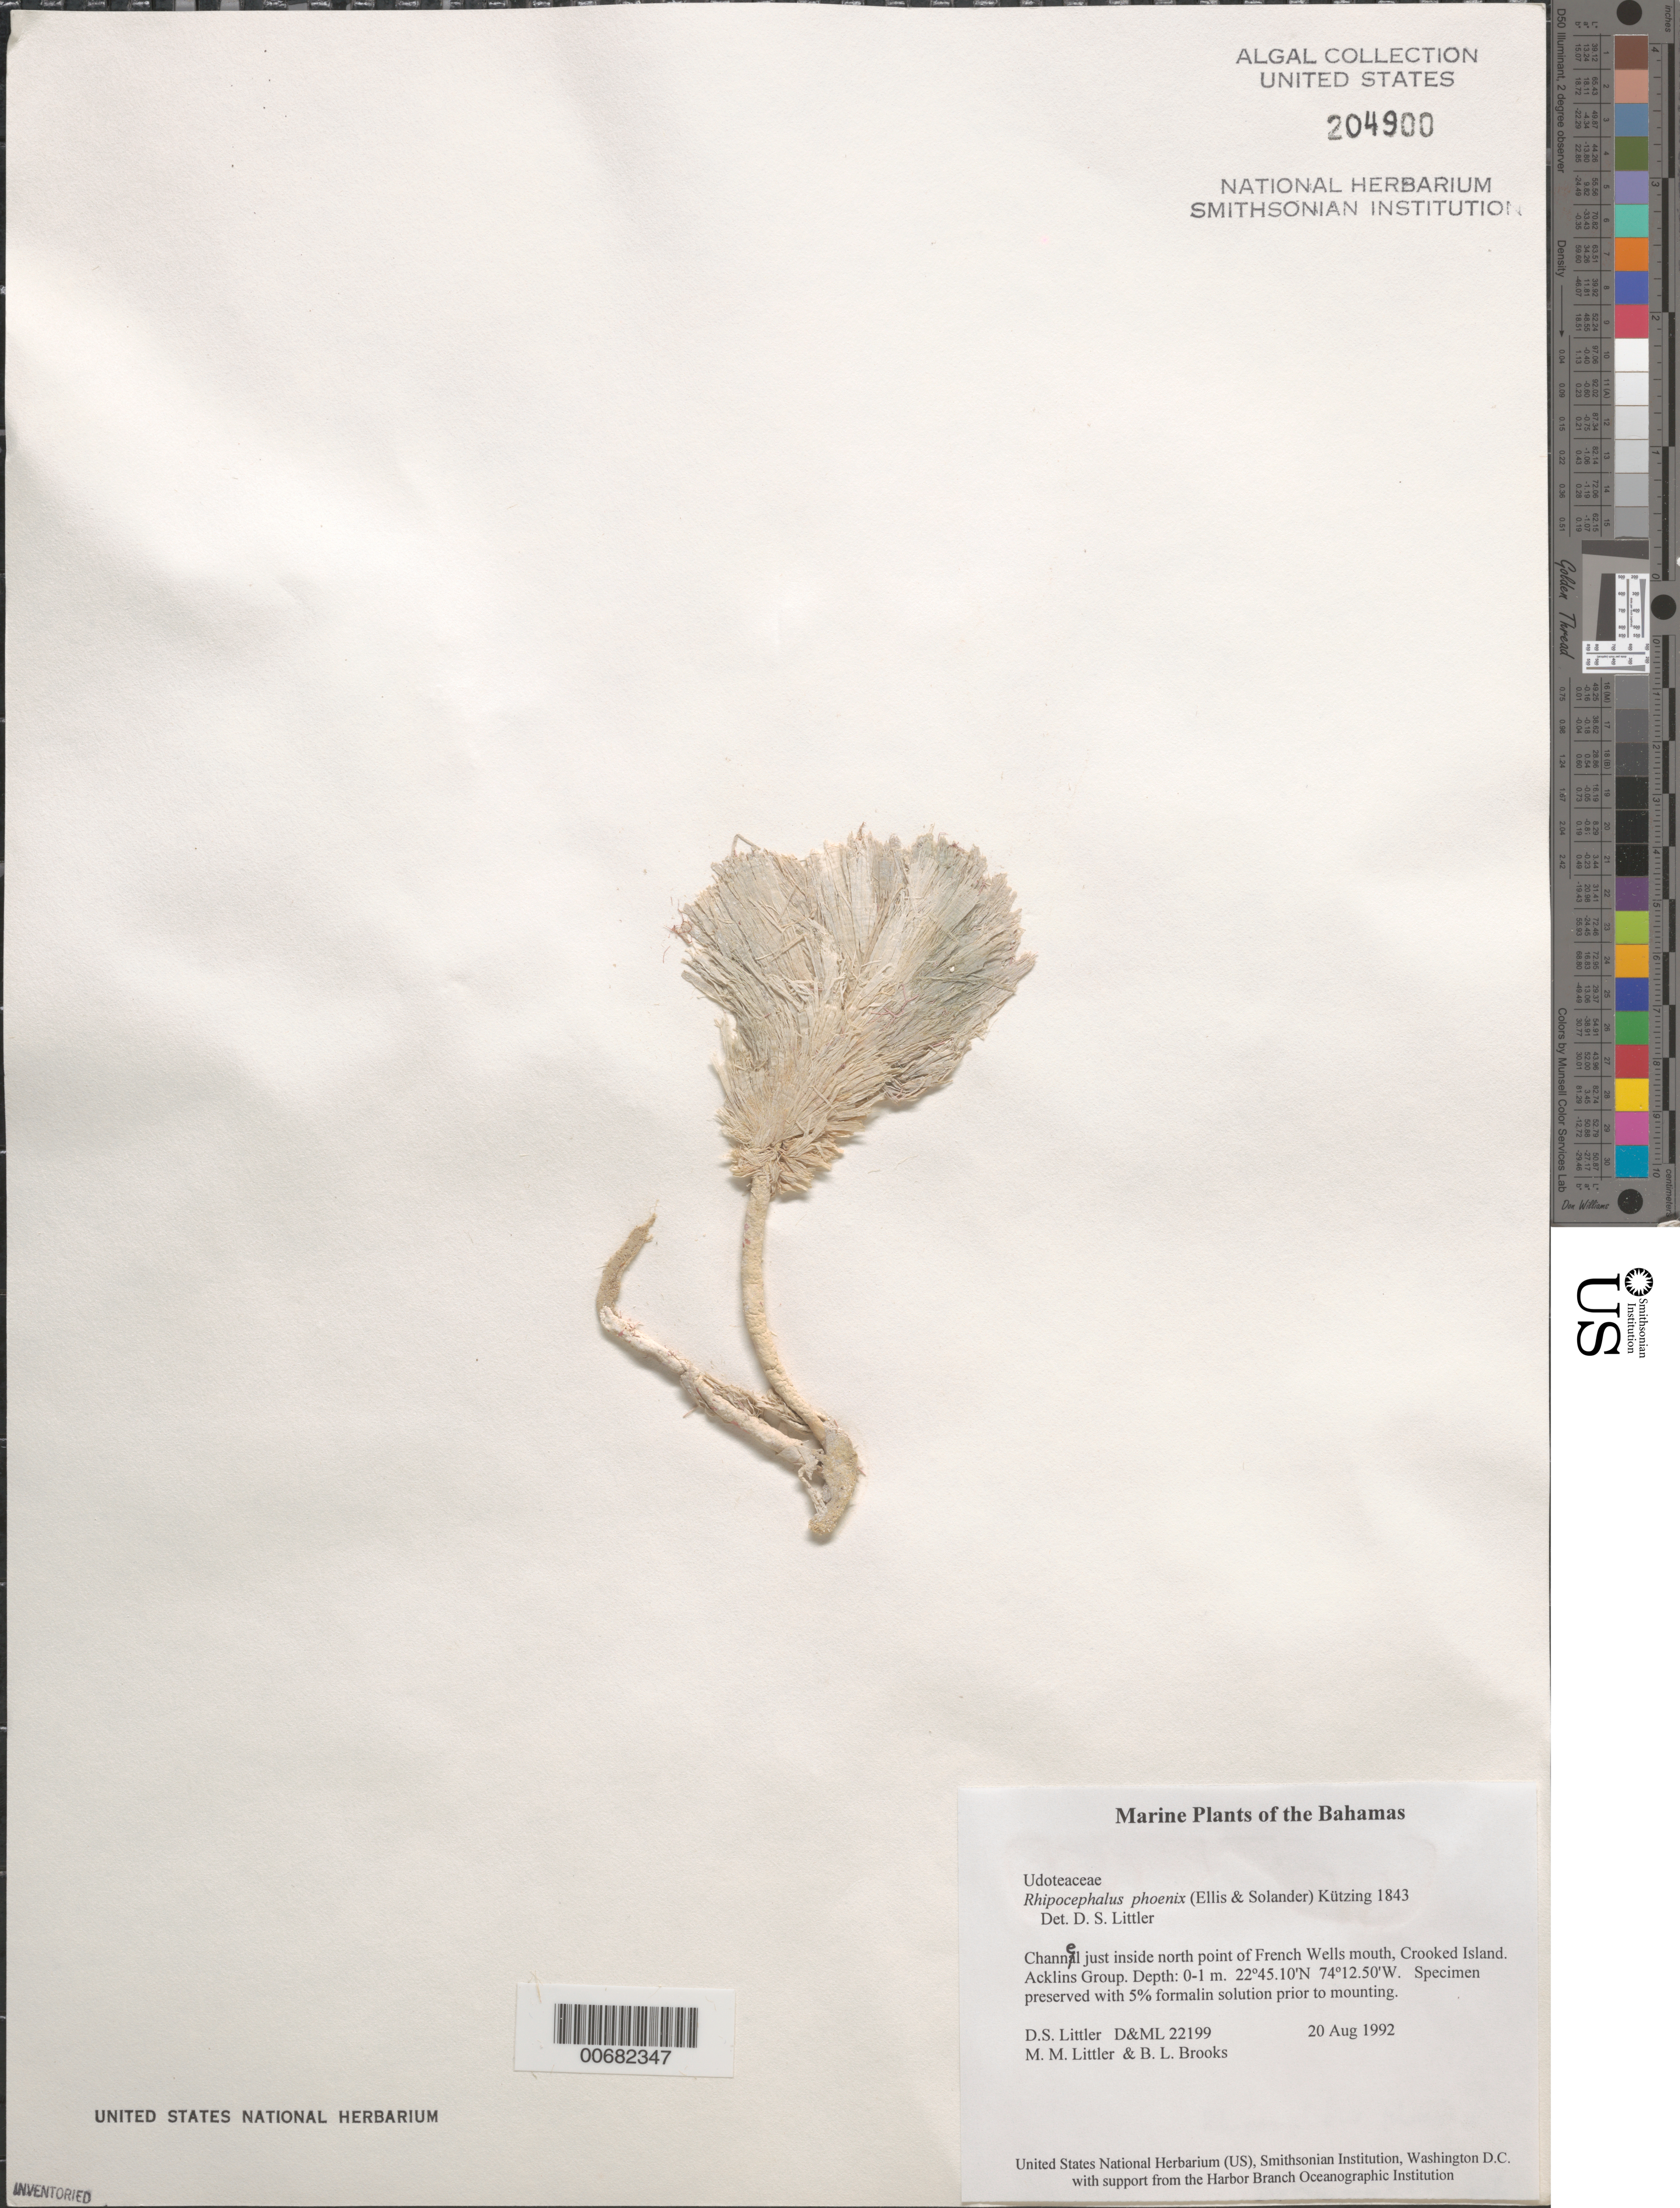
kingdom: Plantae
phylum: Chlorophyta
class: Ulvophyceae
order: Bryopsidales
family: Udoteaceae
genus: Rhipocephalus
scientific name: Rhipocephalus phoenix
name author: (J. Ellis & Sol.) Kütz.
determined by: Littler, D. S.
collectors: D. S. Littler, M. M. Littler & B. Brooks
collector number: D&ML 22199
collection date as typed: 20 Aug 1992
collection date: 1992-08-20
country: Bahamas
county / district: Crooked Island District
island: Crooked Island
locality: Channel just inside north point of French Wells mouth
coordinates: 22 45.10' N, 74 12.50' W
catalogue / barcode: US 204900